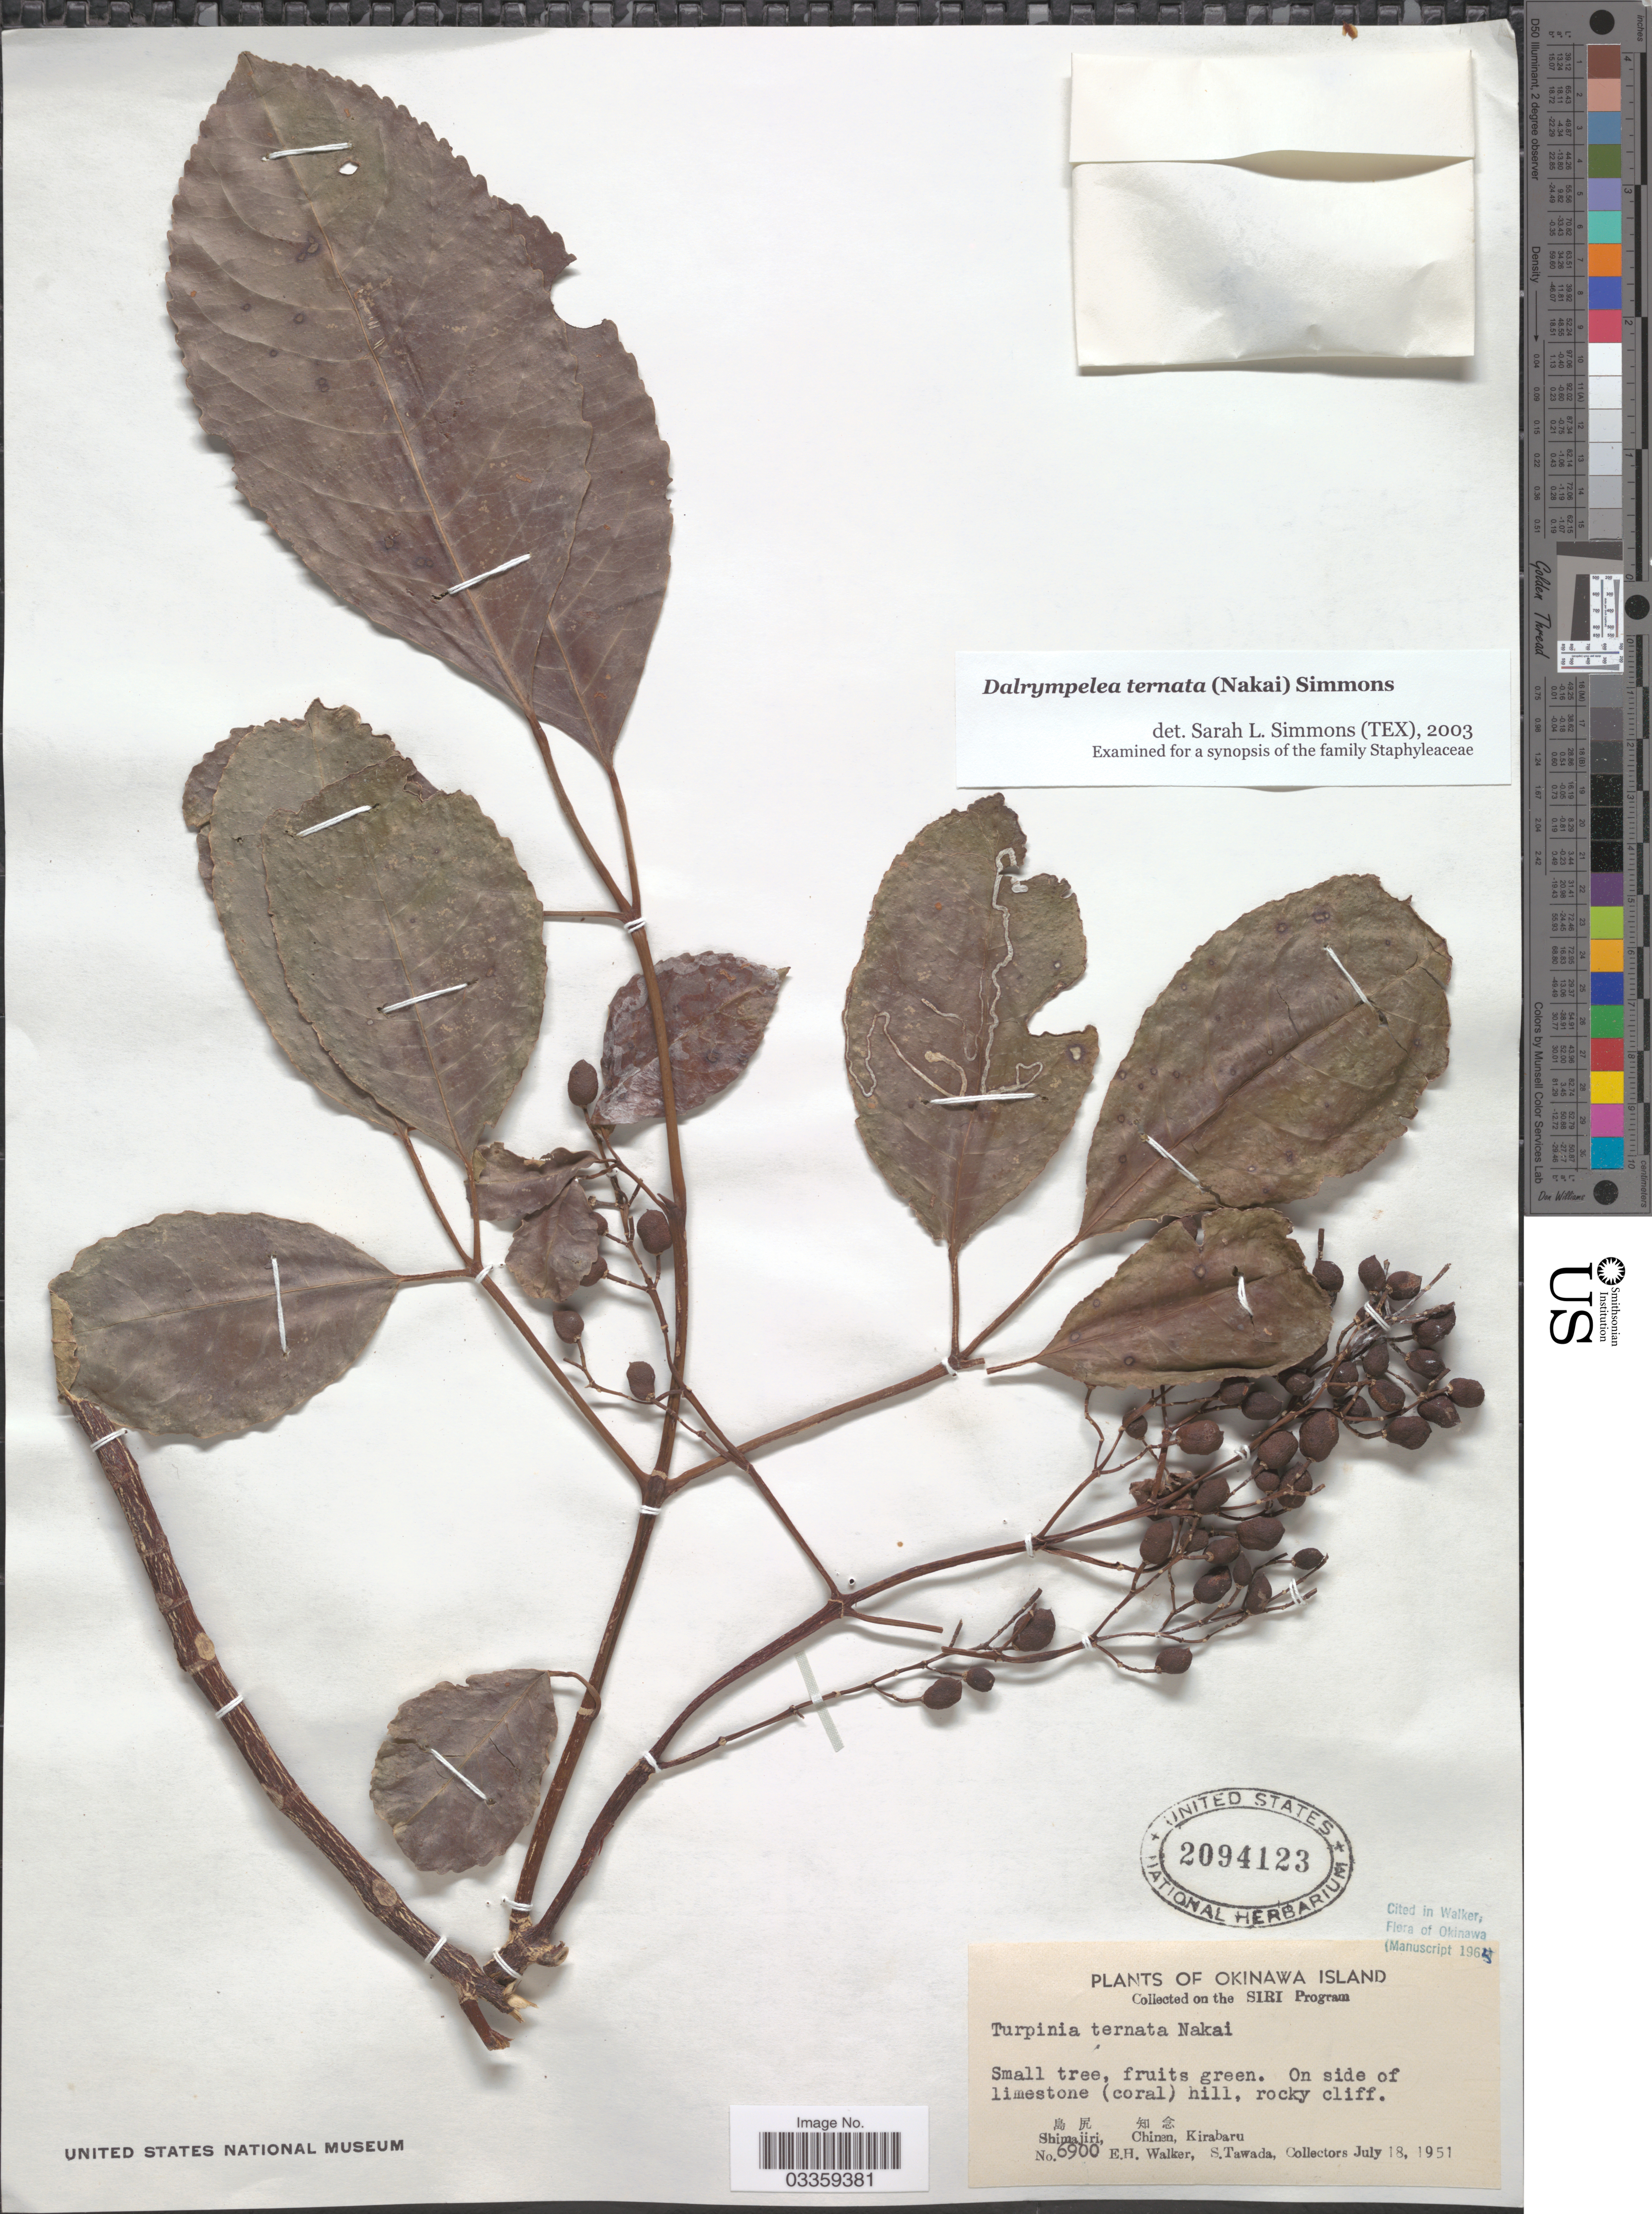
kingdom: Plantae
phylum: Tracheophyta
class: Magnoliopsida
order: Crossosomatales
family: Staphyleaceae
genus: Turpinia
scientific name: Turpinia ternata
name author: Nakai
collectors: E. H. Walker & S. Tawada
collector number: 6900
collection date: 1951-07-18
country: Japan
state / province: Okinawa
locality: Okinawa Island. Shimajiri, Chinen, Kirabaru.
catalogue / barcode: US 2094123